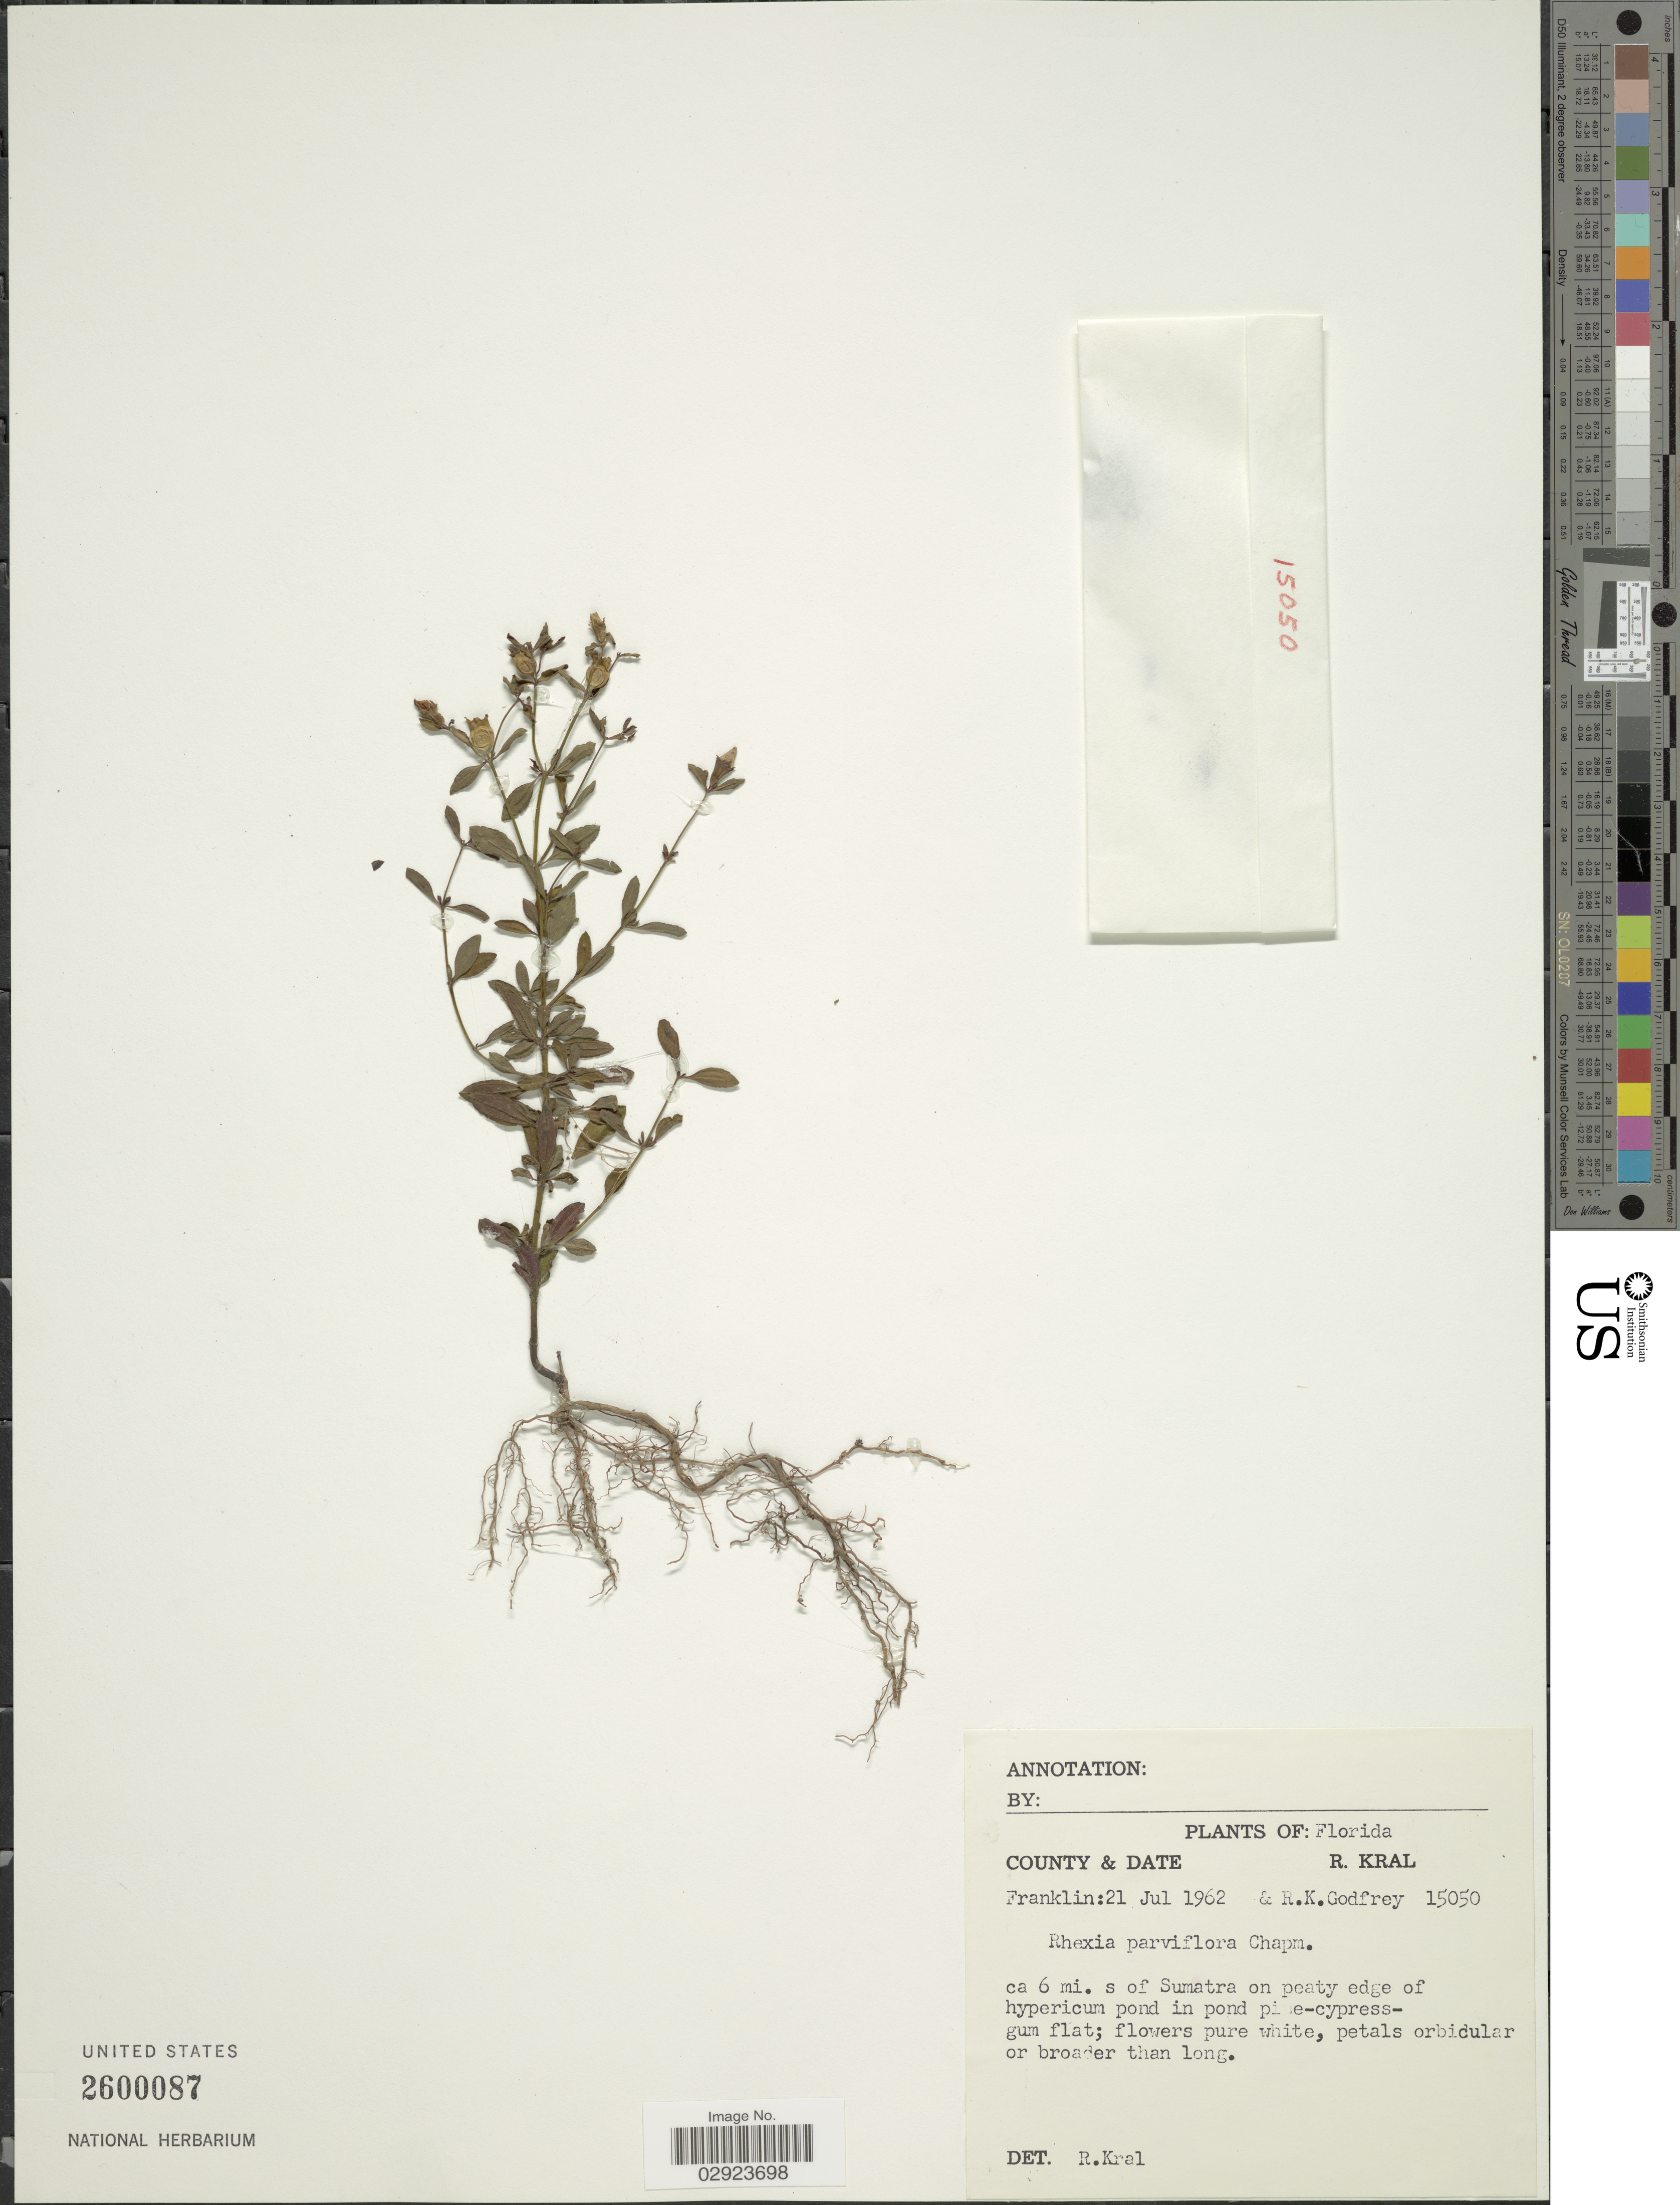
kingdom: Plantae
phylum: Tracheophyta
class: Magnoliopsida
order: Myrtales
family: Melastomataceae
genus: Rhexia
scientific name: Rhexia parviflora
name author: Chapm.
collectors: R. Kral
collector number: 15050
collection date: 1962-07-21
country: United States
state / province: Florida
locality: Franklin. Ca 6 mi. s of Sumatra.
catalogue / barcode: US 2600087